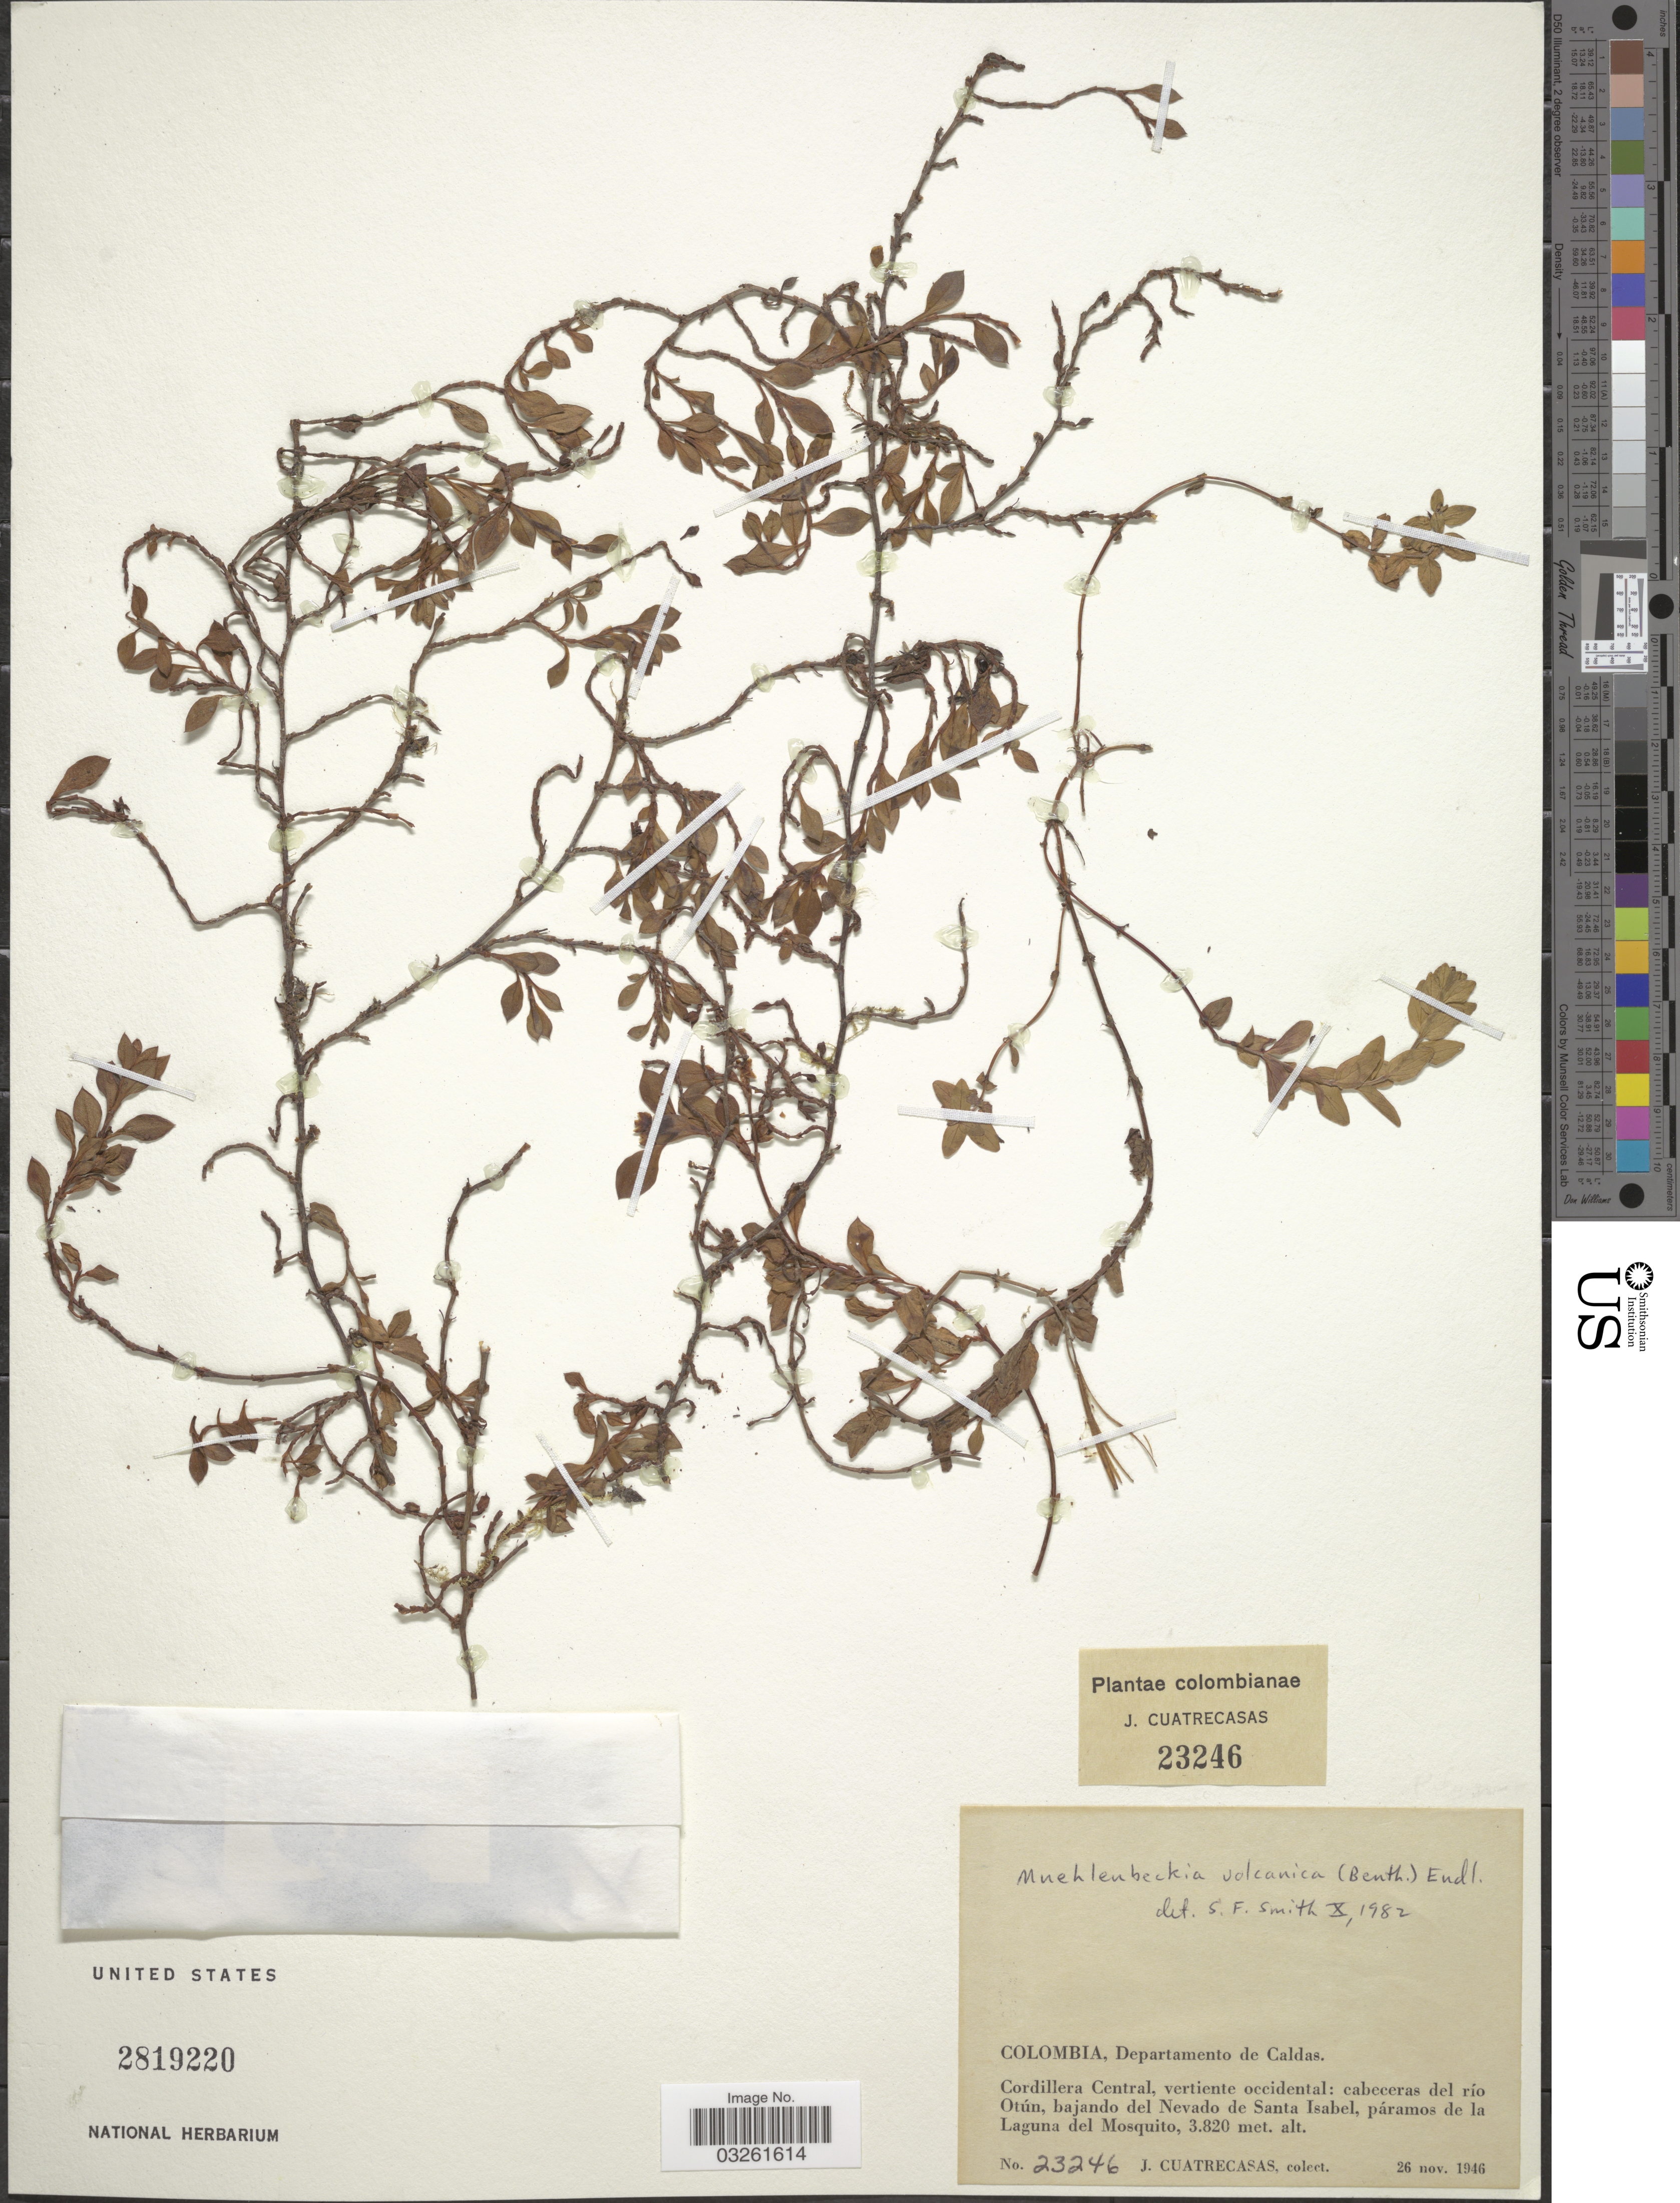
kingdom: Plantae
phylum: Tracheophyta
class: Magnoliopsida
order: Caryophyllales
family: Polygonaceae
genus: Muehlenbeckia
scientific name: Muehlenbeckia volcanica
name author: (Benth.) Endl.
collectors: J. Cuatrecasas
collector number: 23246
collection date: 1946-11-26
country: Colombia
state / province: Caldas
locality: Departamento de Caldas. Cordillera Central, vertiente occidental: cabeceras del río Otún, bajando del Nevada de Santa Isabel, páramos de la Laguna del Mosquito.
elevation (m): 3820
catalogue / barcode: US 2819220